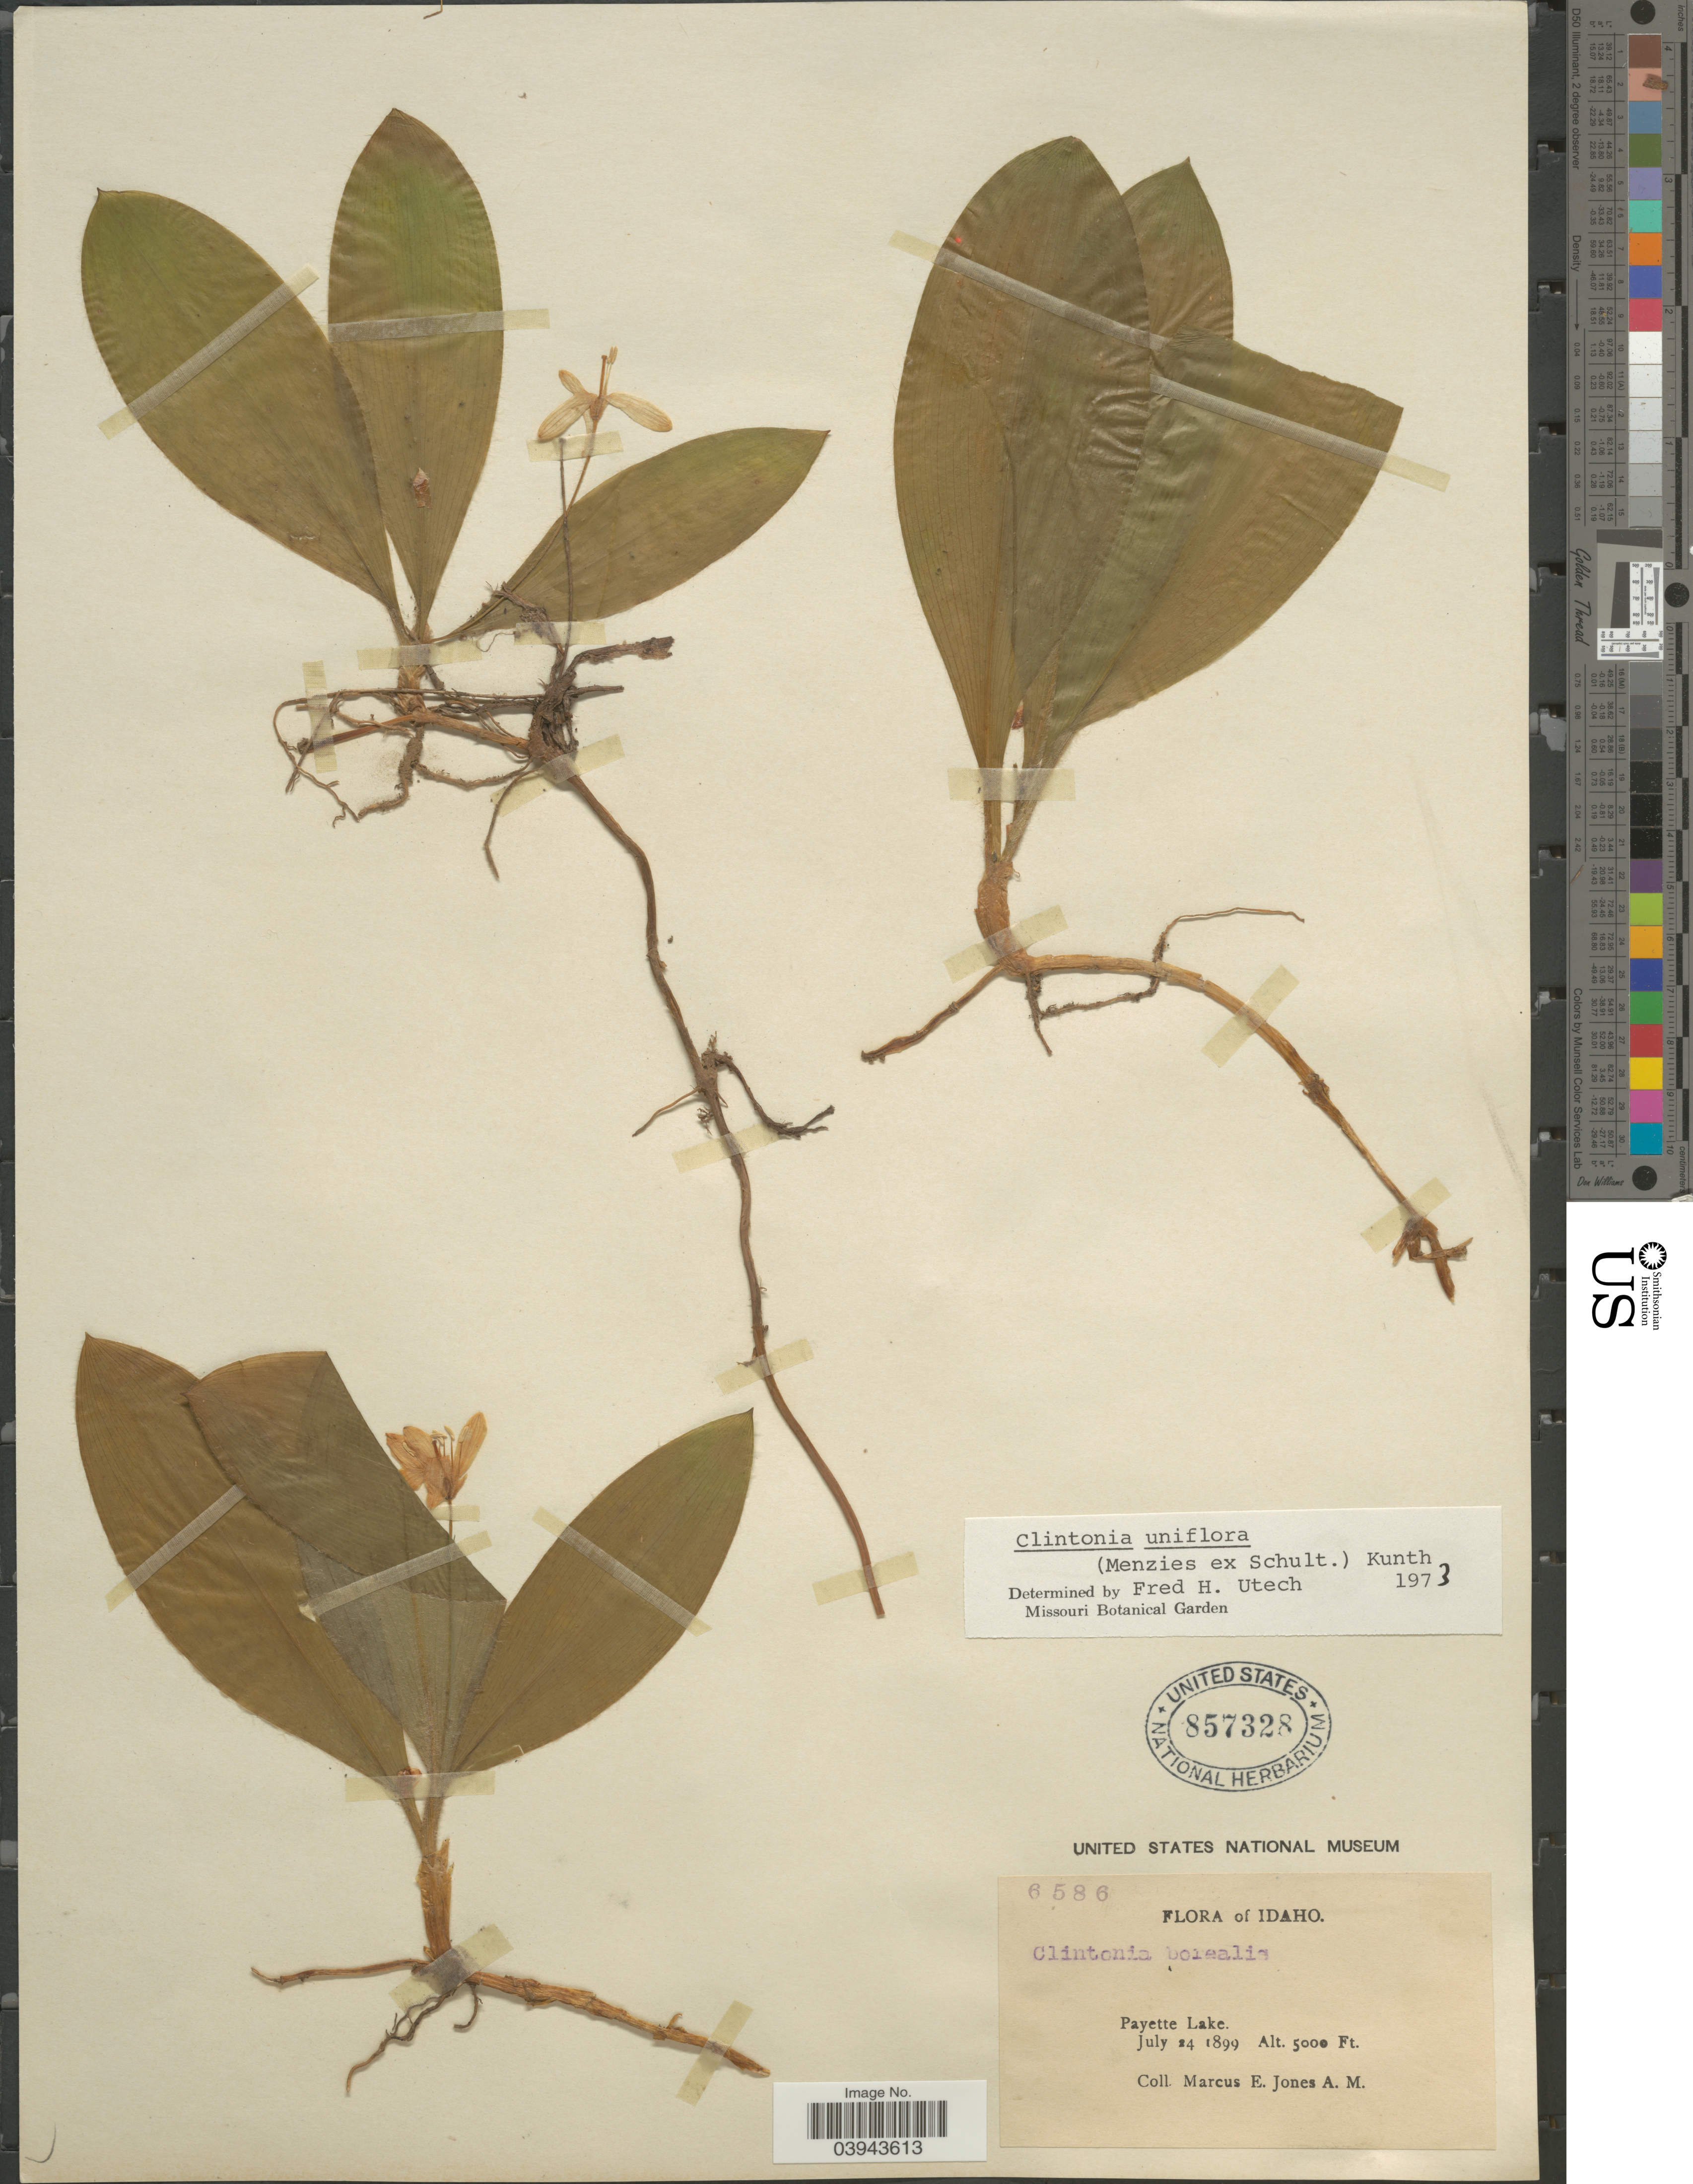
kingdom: Plantae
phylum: Tracheophyta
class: Liliopsida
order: Liliales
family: Liliaceae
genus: Clintonia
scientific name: Clintonia uniflora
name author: Kunth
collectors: M. E. Jones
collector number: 6586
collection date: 1899-07-24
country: United States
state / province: Idaho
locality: Payette Lake.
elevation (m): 1524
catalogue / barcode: US 857328